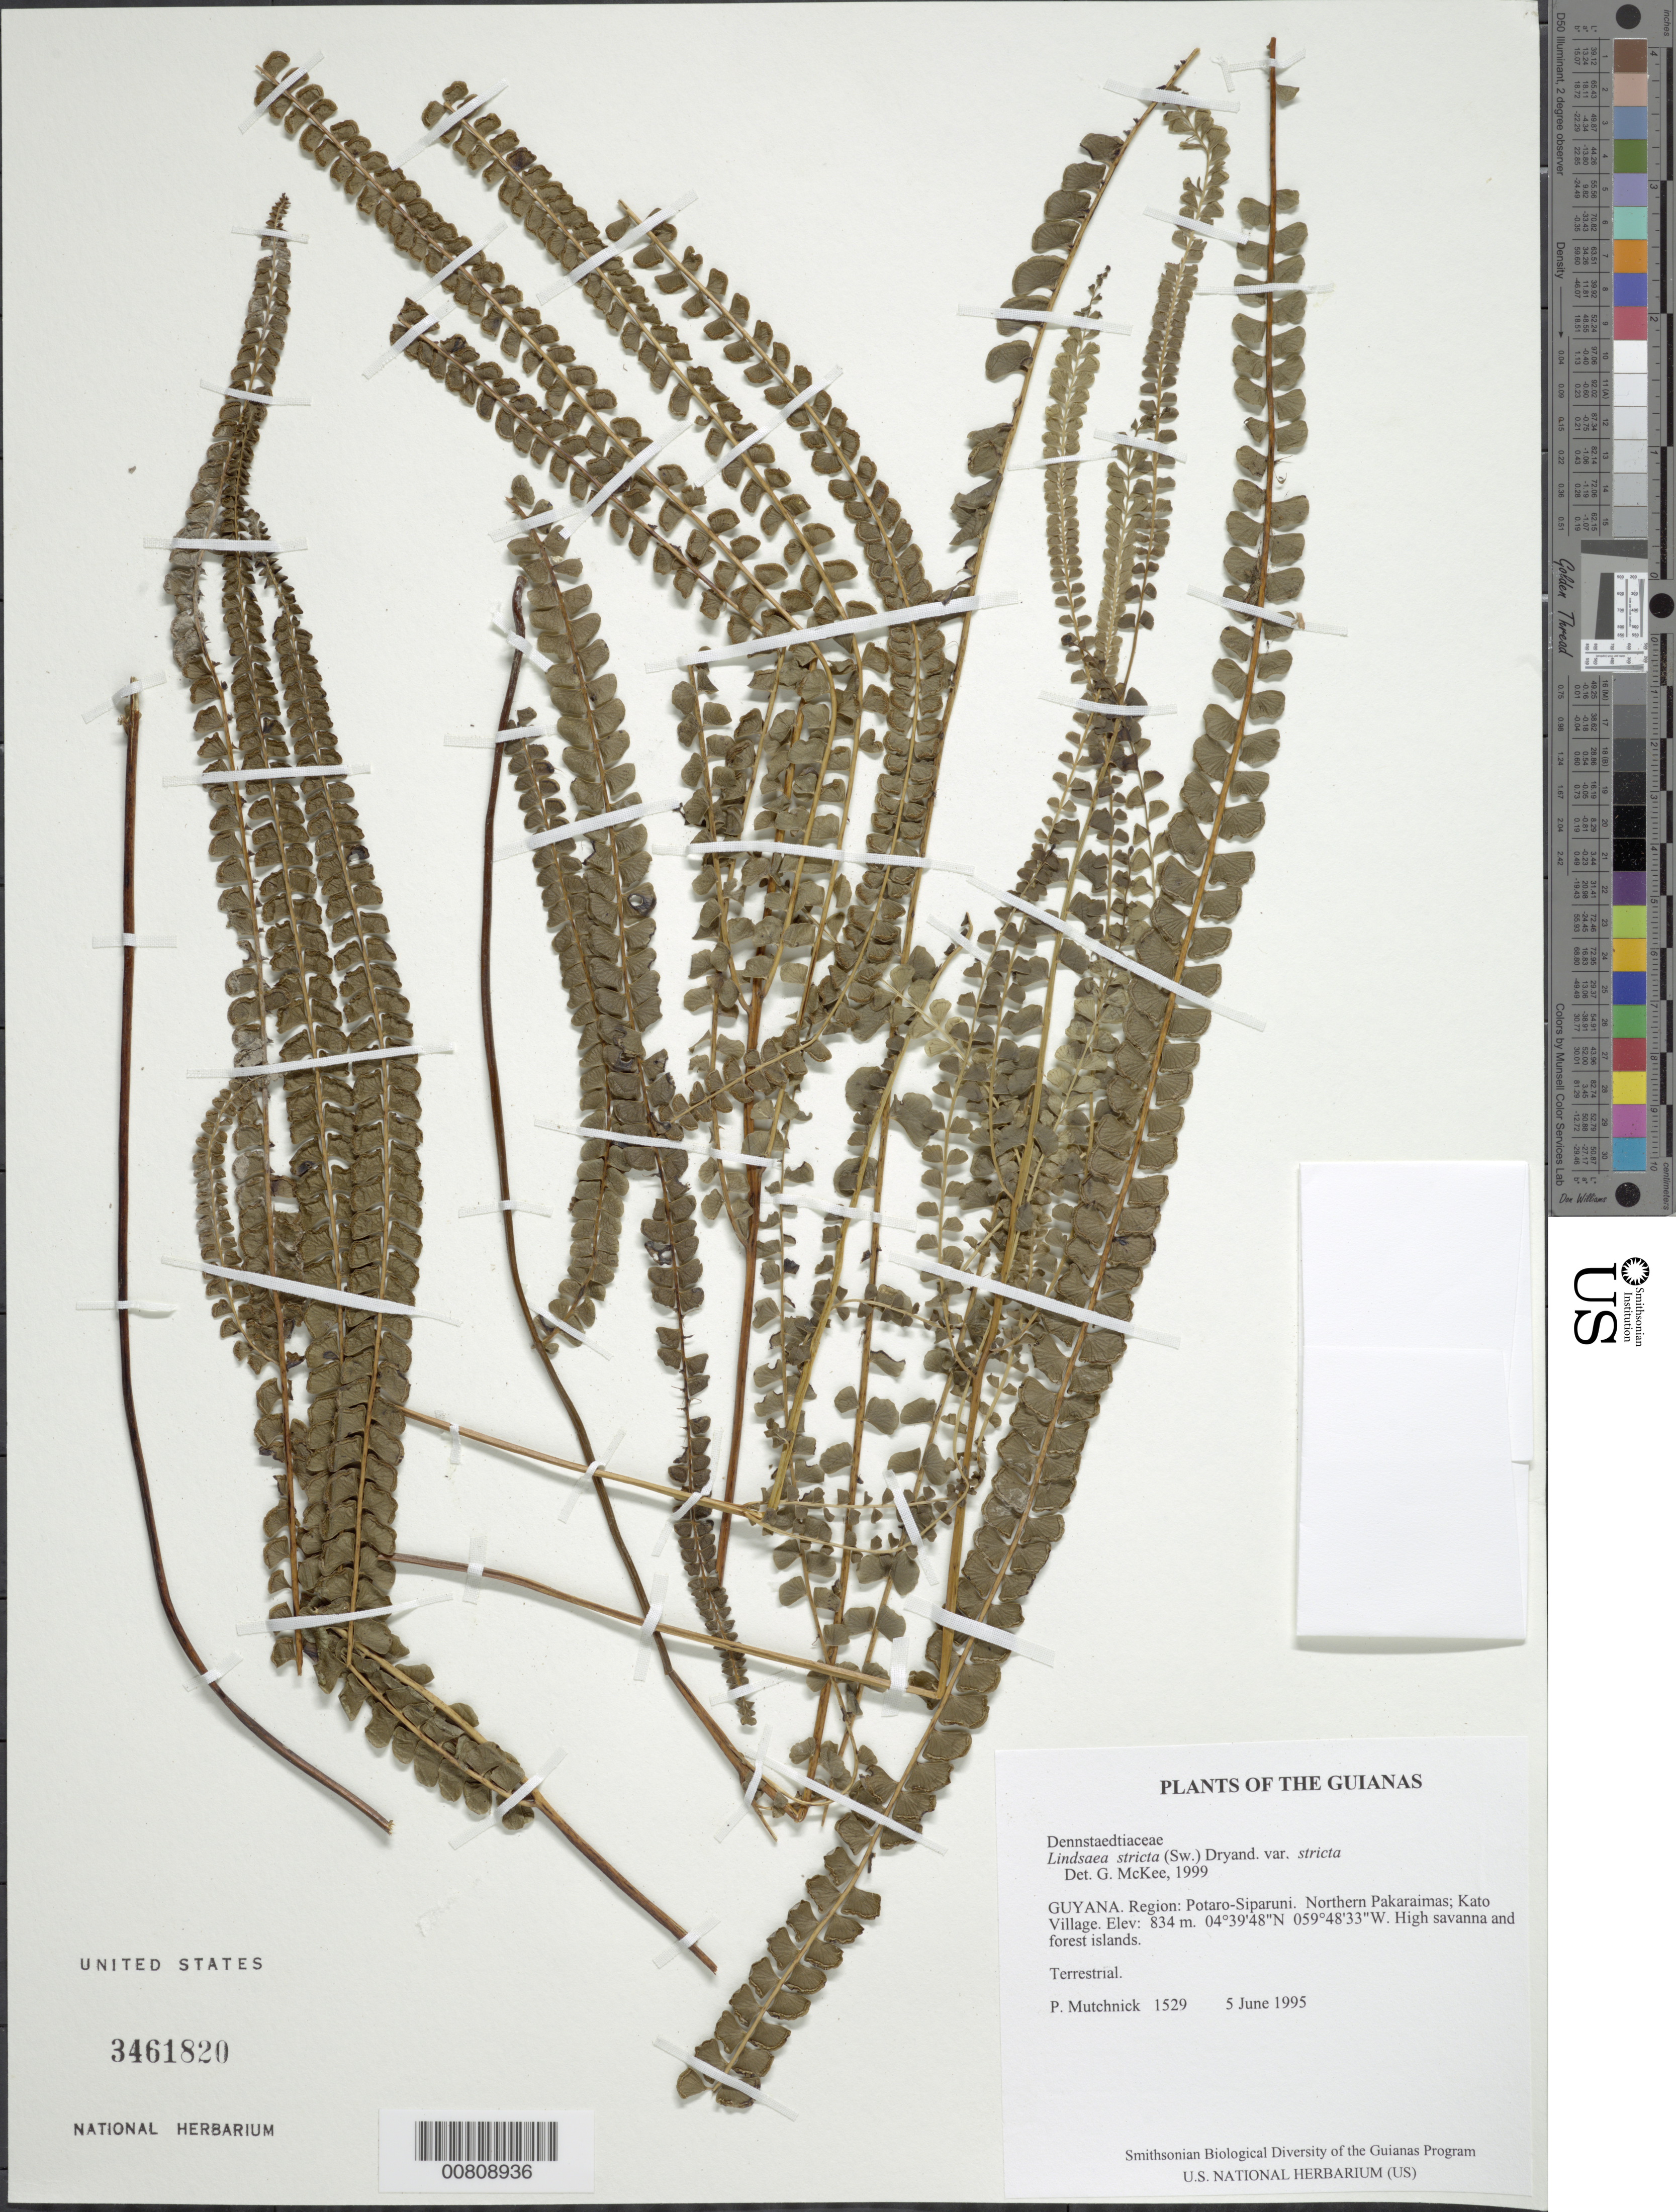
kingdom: Plantae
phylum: Tracheophyta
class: Polypodiopsida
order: Polypodiales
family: Lindsaeaceae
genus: Lindsaea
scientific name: Lindsaea stricta var. stricta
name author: (Sw.) Dryand.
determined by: McKee, G. S., (US), NMNH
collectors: P. Mutchnick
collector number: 1529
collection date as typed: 5 June 1995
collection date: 1995-06-05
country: Guyana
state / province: Potaro-Siparuni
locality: Northern Pakaraimas; Kato Village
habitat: High savanna and forest islands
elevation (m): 834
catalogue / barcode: US 3461820